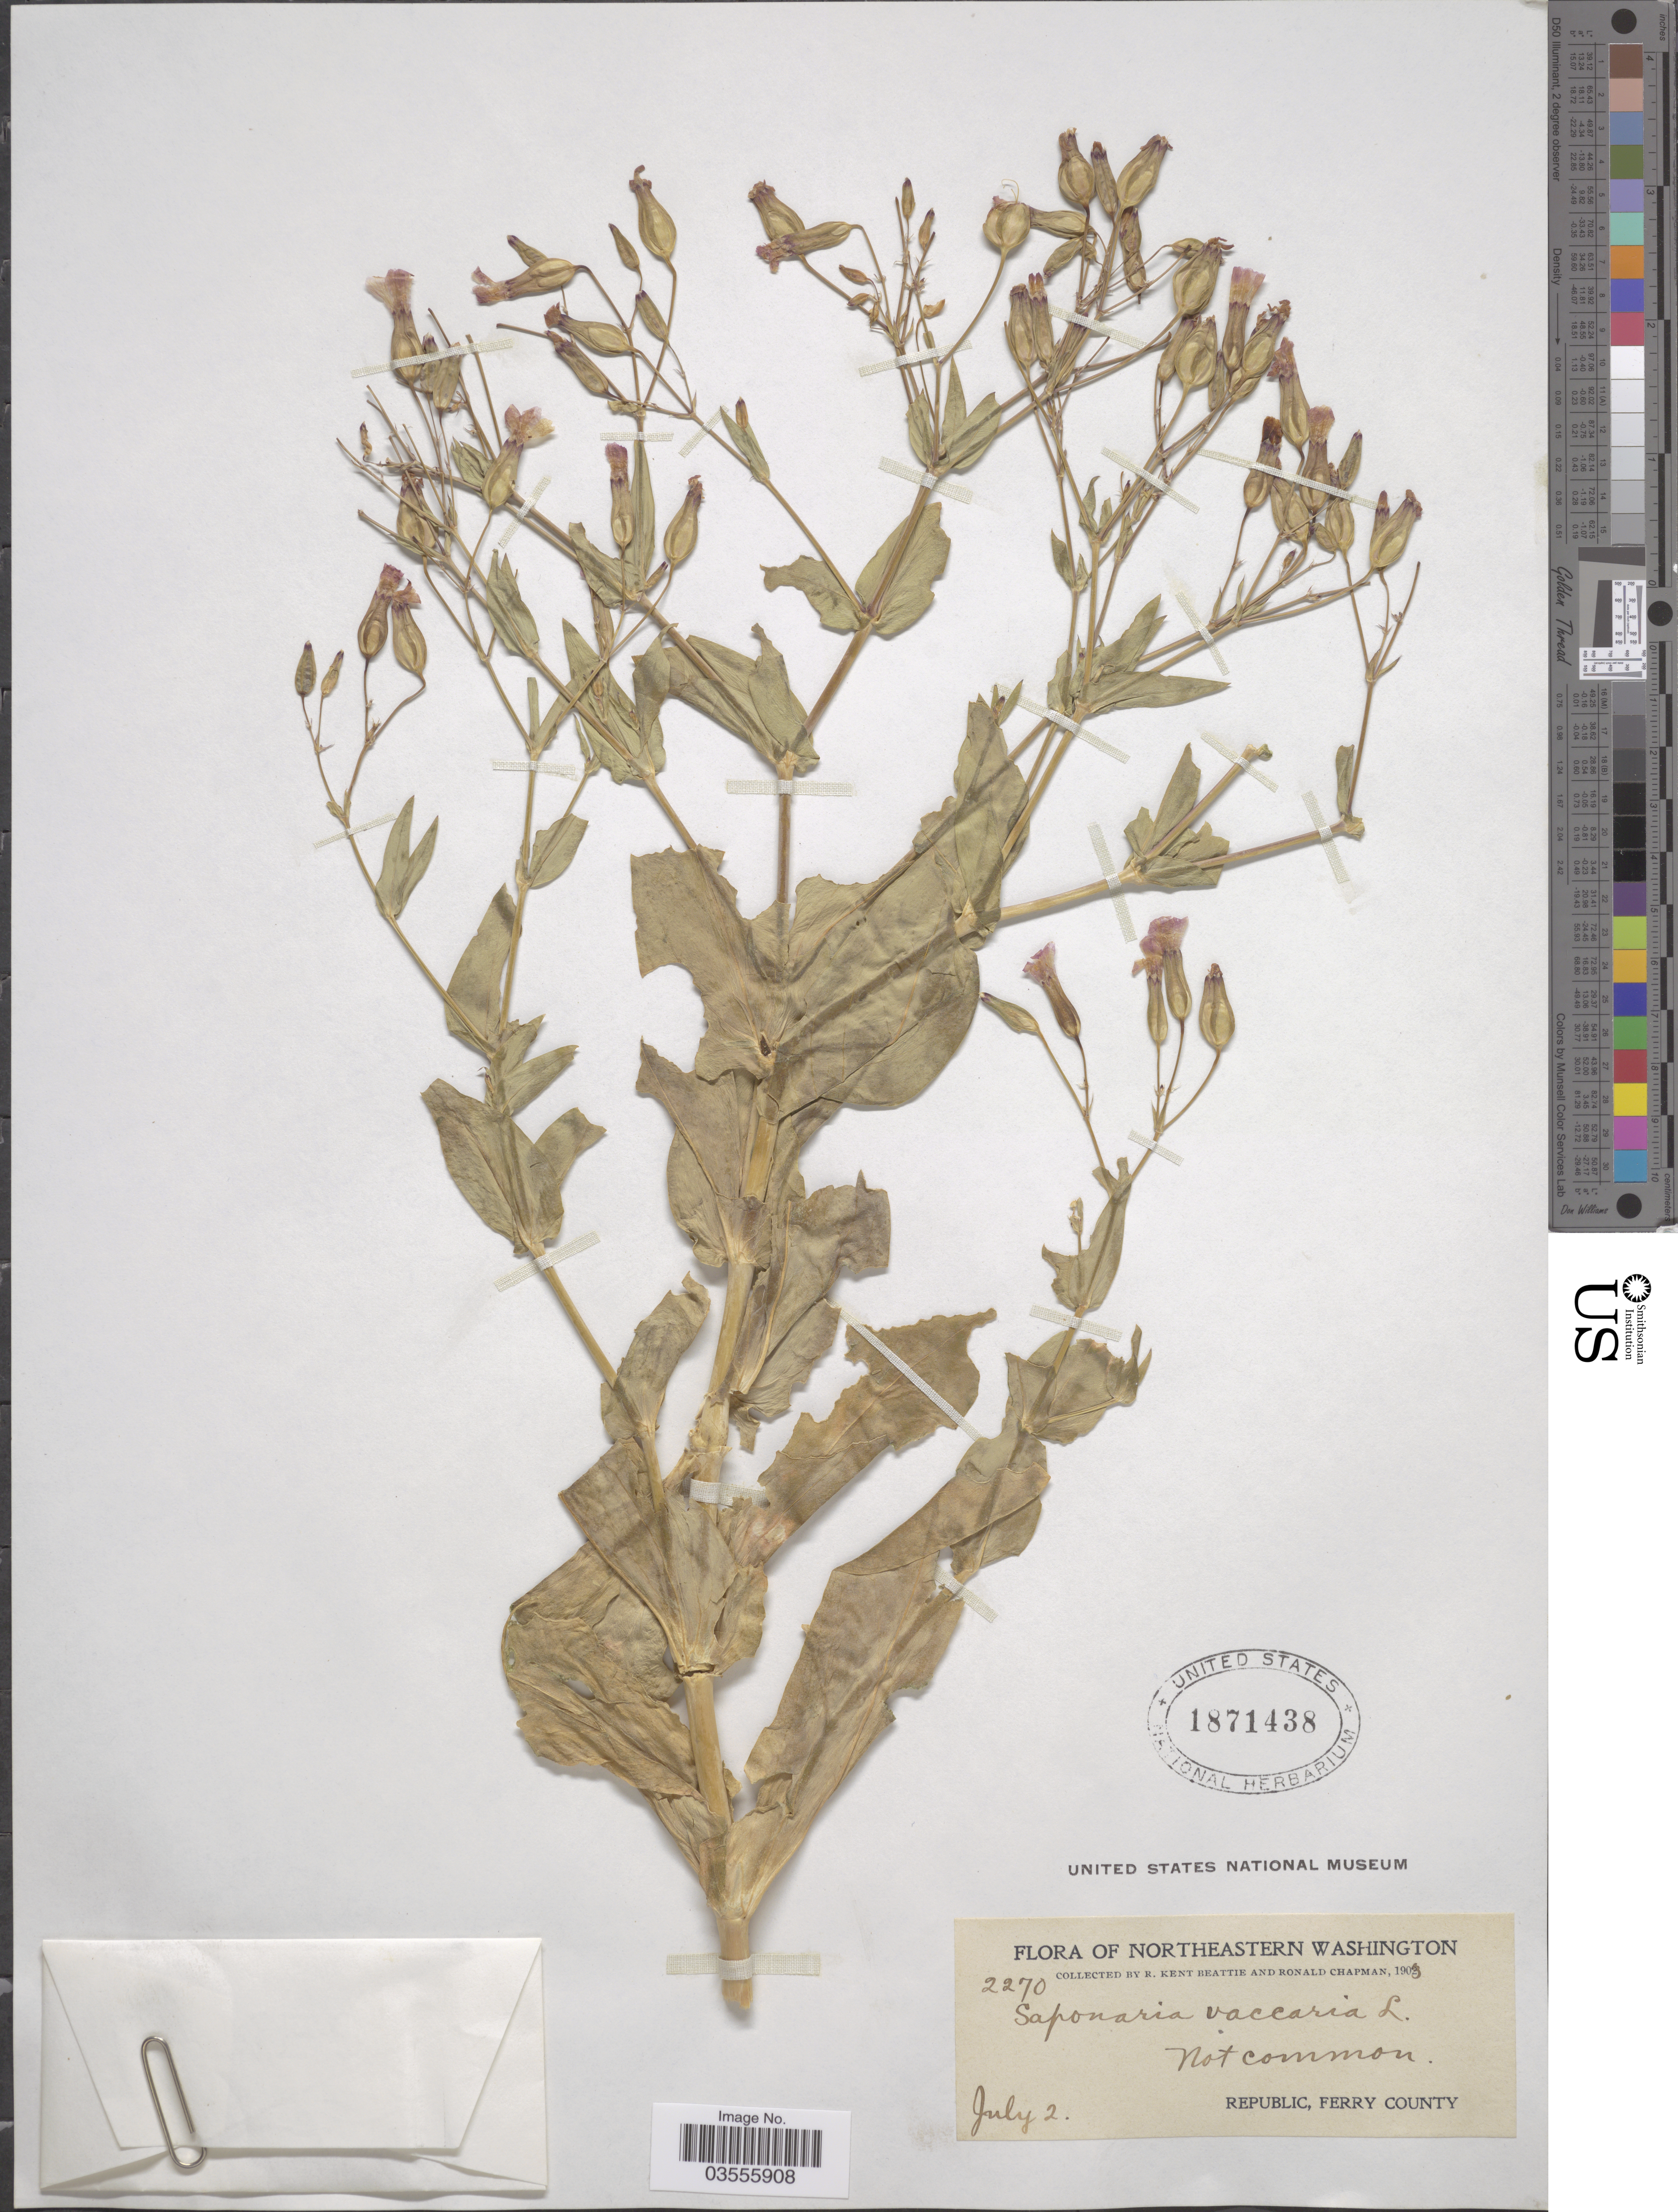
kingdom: Plantae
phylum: Tracheophyta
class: Magnoliopsida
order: Caryophyllales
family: Caryophyllaceae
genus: Gypsophila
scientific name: Gypsophila vaccaria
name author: (L.) Sm.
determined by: Strong, M. T., (US), Smithsonian Institution - National Museum of Natural History (UNITED STATES)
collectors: R. K. Beattie & R. Chapman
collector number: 2270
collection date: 1903-07-02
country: United States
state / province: Washington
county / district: Ferry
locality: Northeastern Washington. Republic, Ferry County.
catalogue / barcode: US 1871438